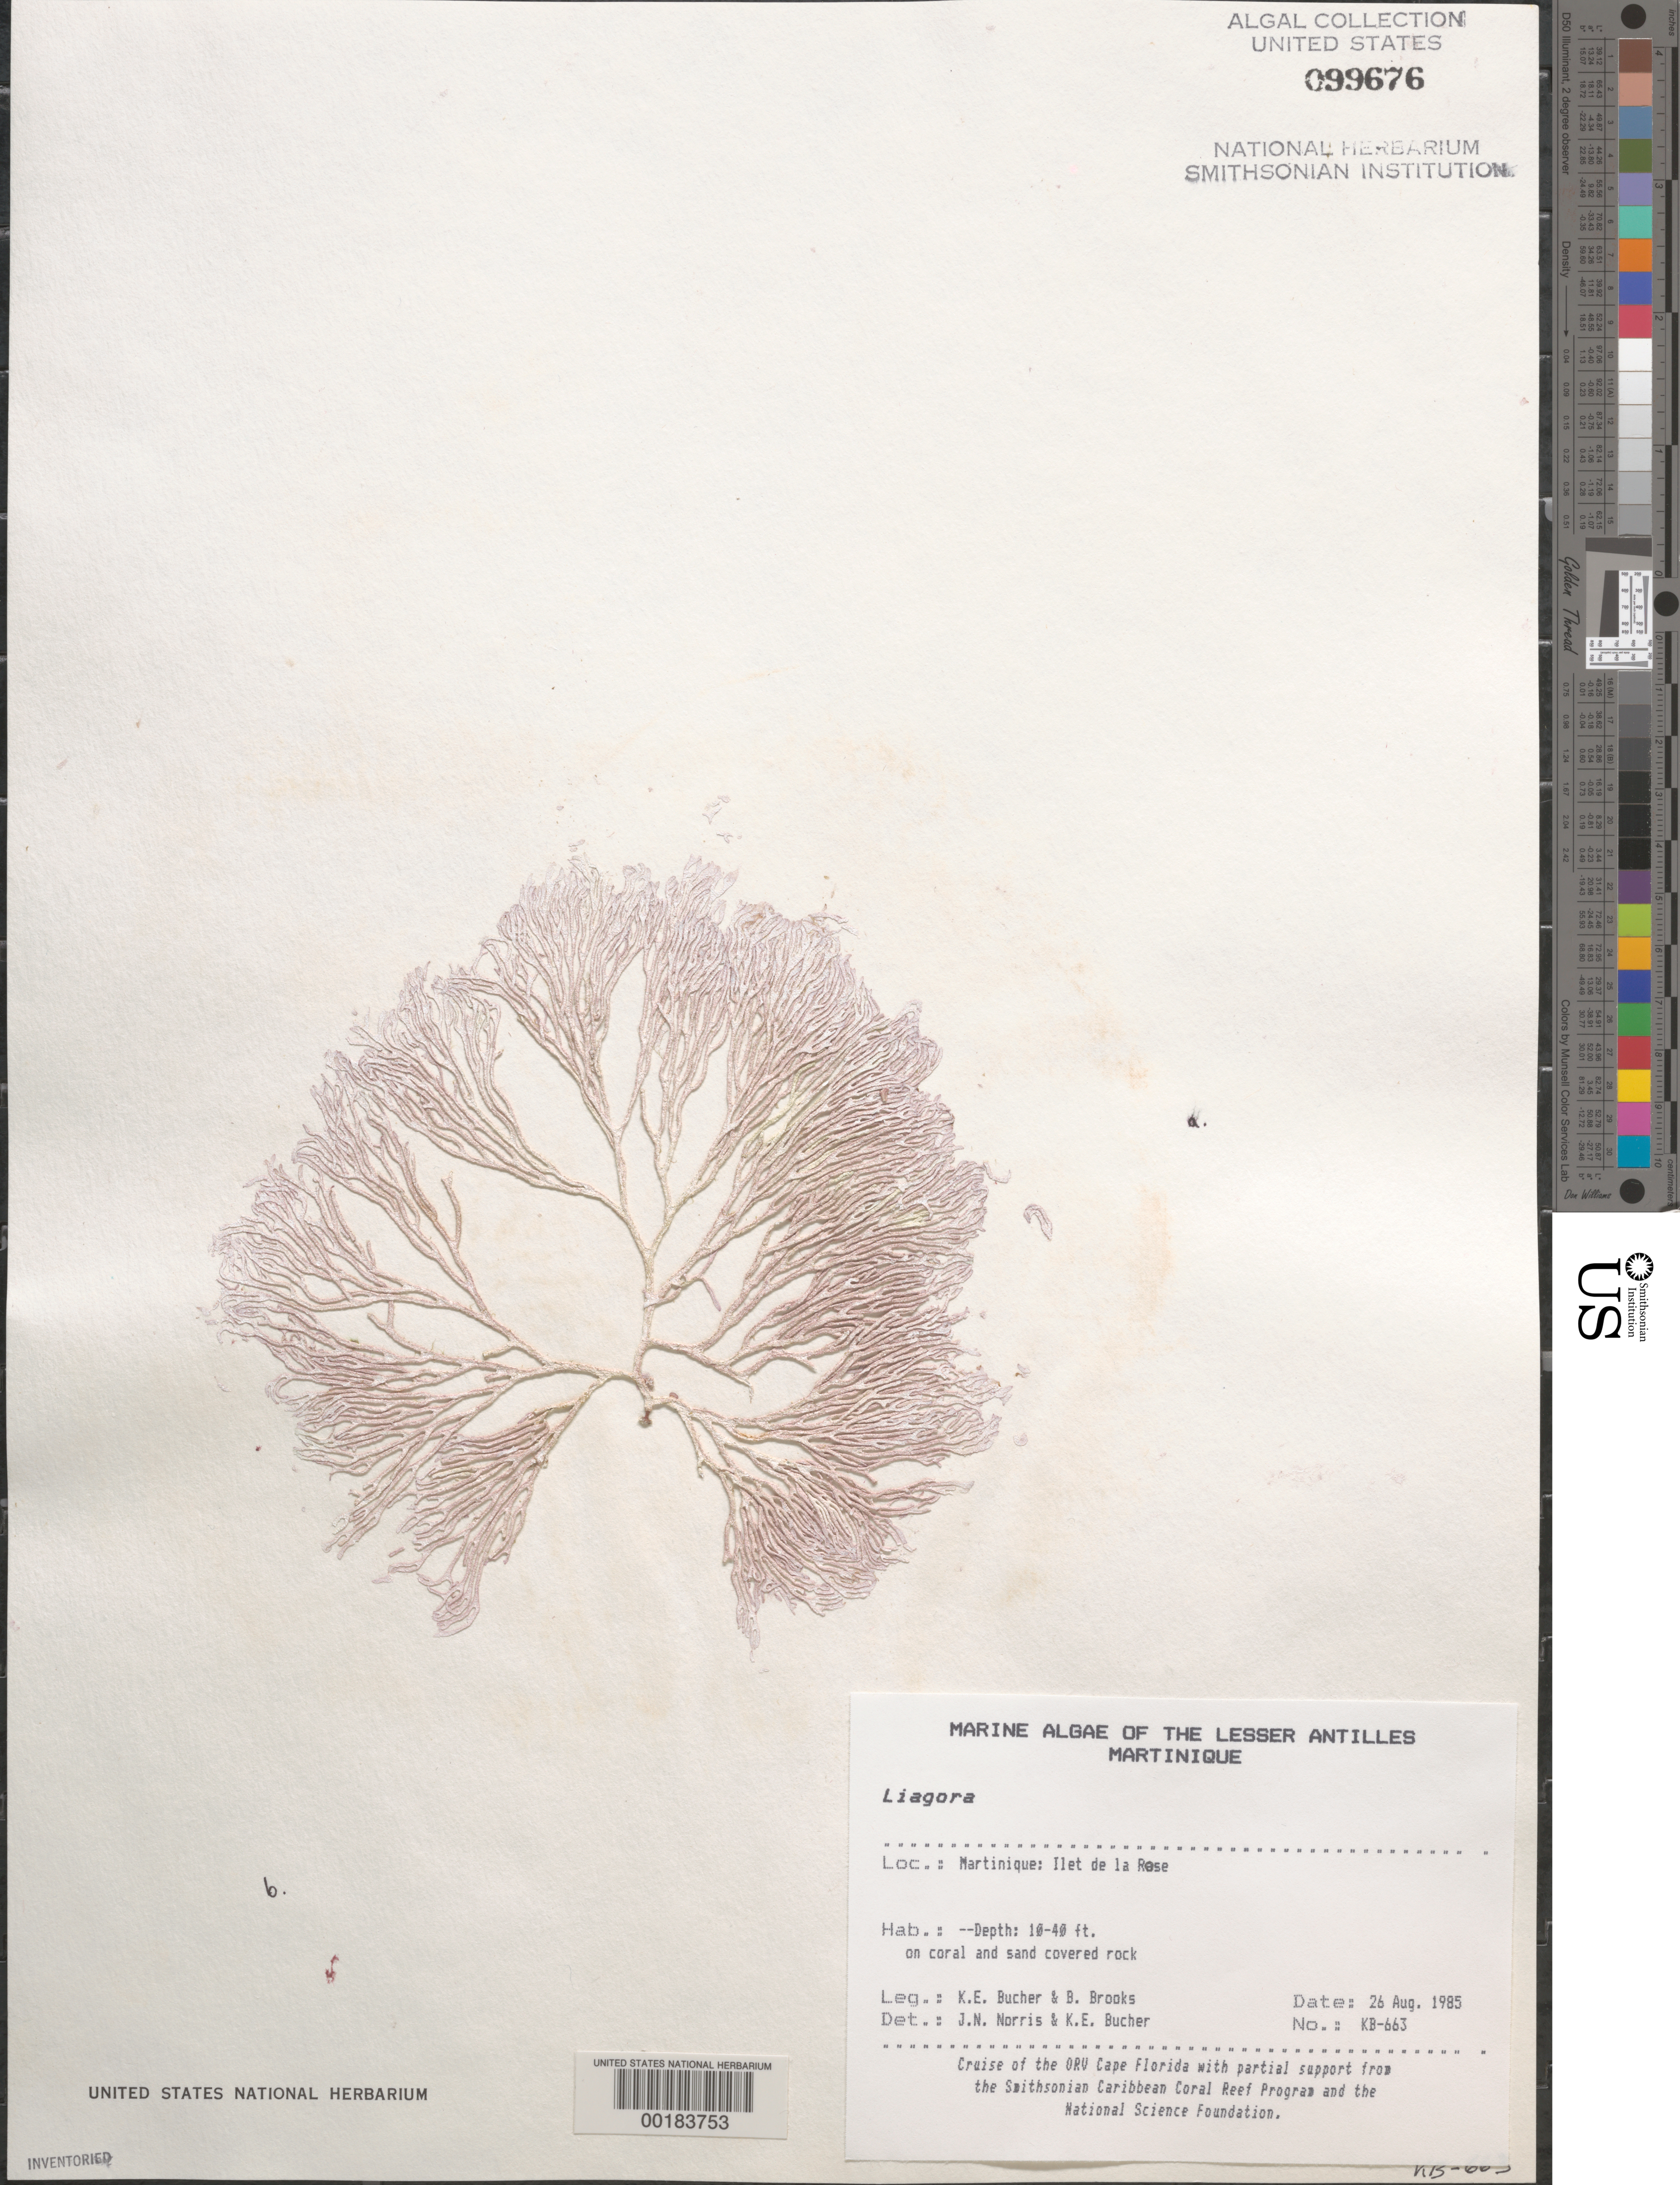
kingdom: Plantae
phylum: Rhodophyta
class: Florideophyceae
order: Nemaliales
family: Liagoraceae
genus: Liagora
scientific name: Liagora sp.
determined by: Norris, J. N.; Bucher, K. E.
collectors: K. E. Bucher & B. Brooks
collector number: Kb-663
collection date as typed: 26 Aug 1985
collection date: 1985-08-26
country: Martinique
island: Ilet de la Rose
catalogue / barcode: US 99676